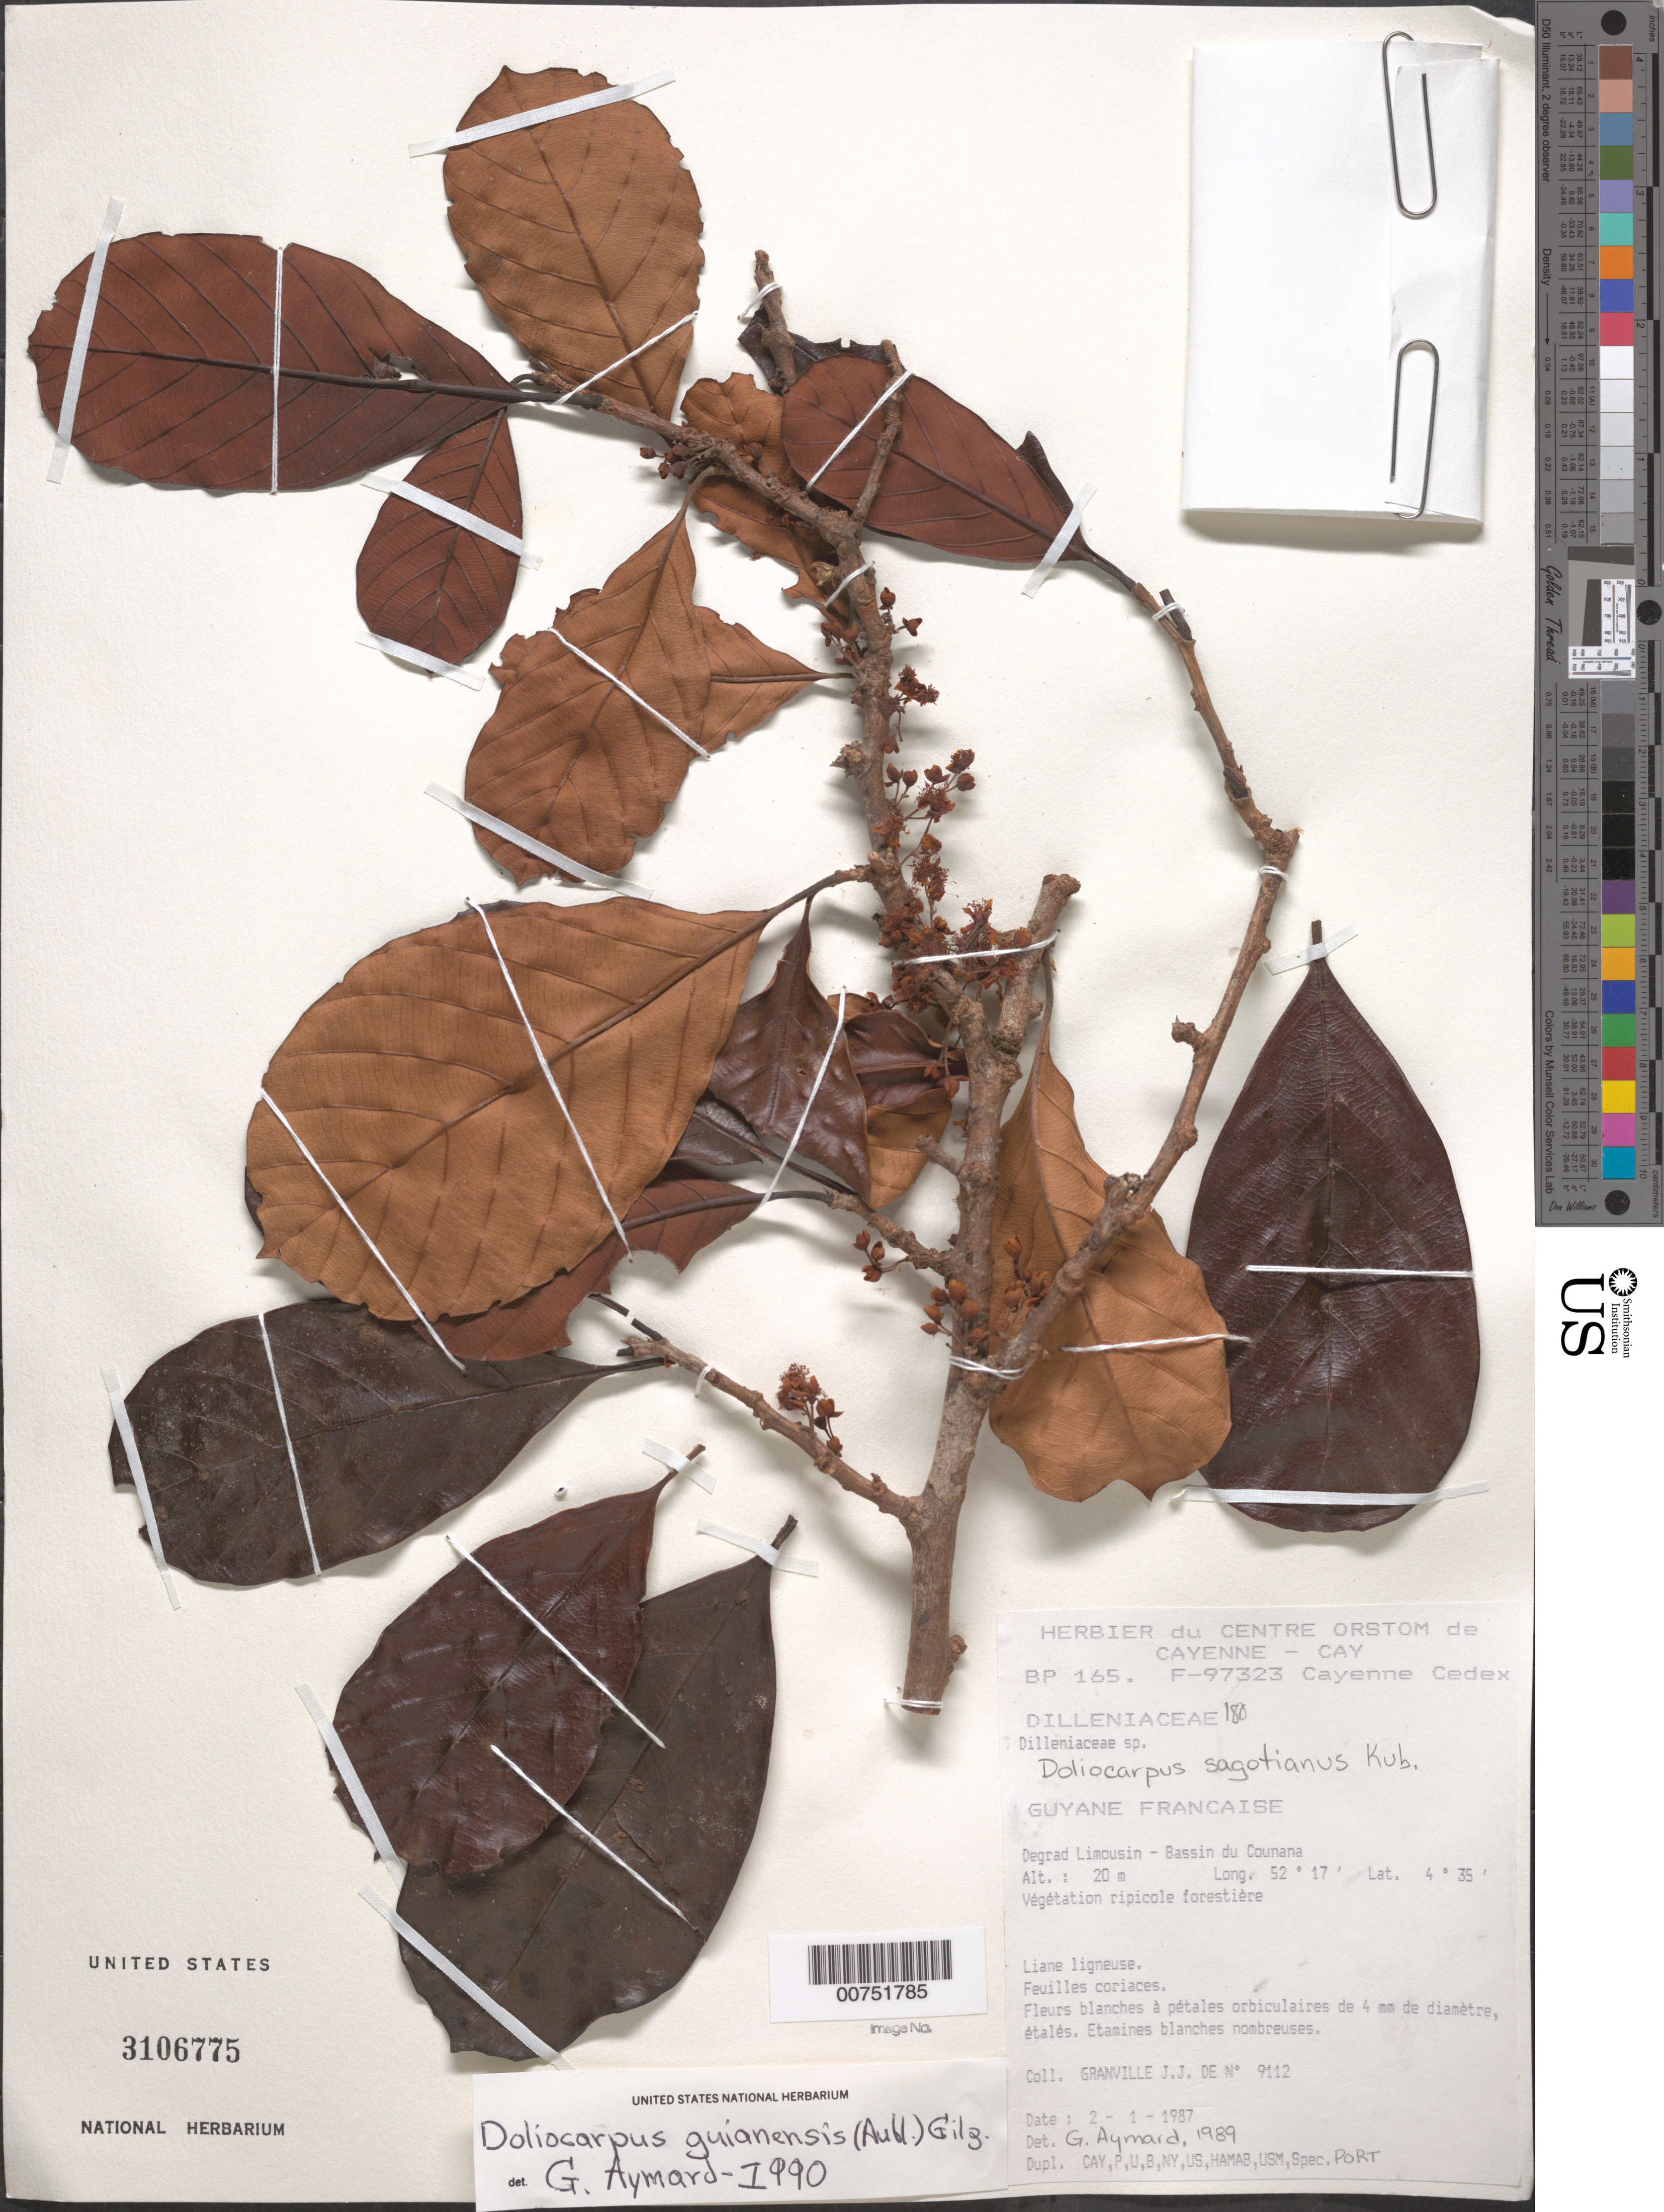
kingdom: Plantae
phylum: Tracheophyta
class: Magnoliopsida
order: Dilleniales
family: Dilleniaceae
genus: Doliocarpus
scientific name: Doliocarpus guianensis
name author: (Aubl.) Gilg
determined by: Aymard C., G. A., (PORT), Univ. Nac. Exp. de los Llanos Ezequiel Zamora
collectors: J.-J. de Granville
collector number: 9112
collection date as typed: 2-Jan-87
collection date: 1987-01-02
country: French Guiana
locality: Dégrad Limousin, Bassin du Counana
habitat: Riparian forest vegetation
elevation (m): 20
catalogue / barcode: US 3106775